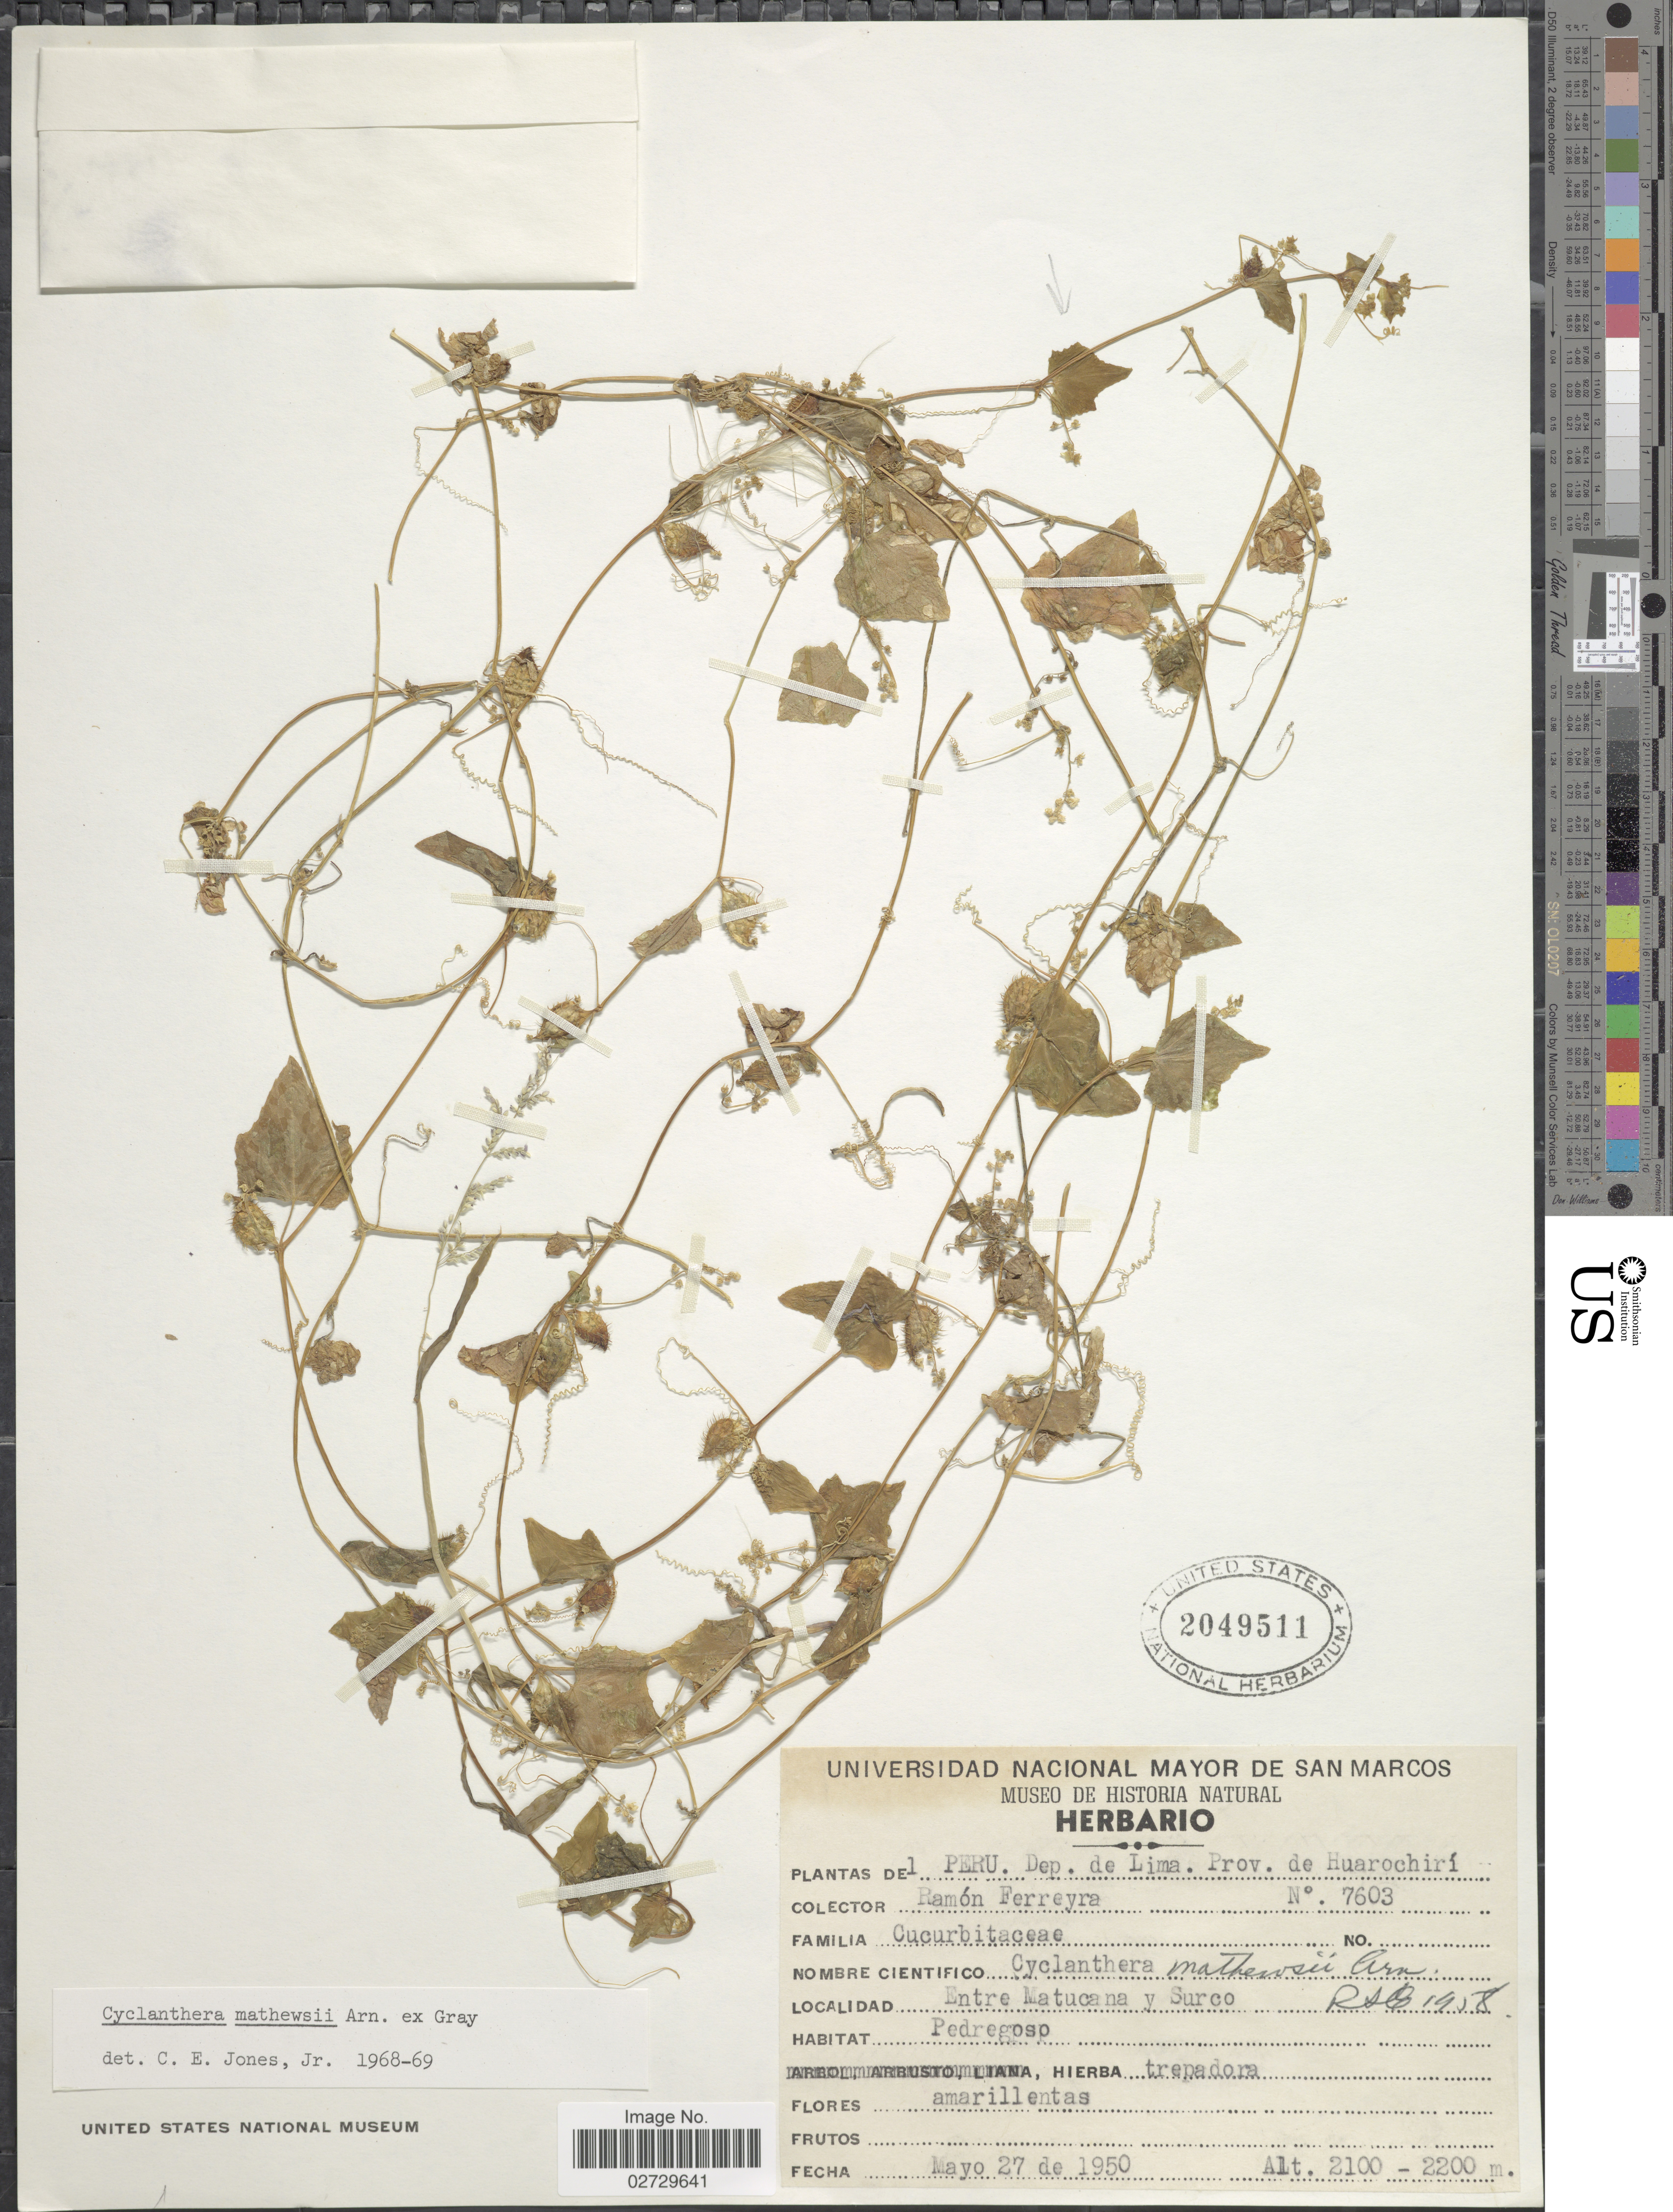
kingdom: Plantae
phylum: Tracheophyta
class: Magnoliopsida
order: Cucurbitales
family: Cucurbitaceae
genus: Cyclanthera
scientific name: Cyclanthera mathewsii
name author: Arn. ex A. Gray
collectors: R. A. Ferreyra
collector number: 7603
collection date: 1950-05-27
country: Peru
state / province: Lima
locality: Dep. de Lima. Prov. de Huarochiri, Entre Matucana y Surco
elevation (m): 2100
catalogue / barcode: US 2049511